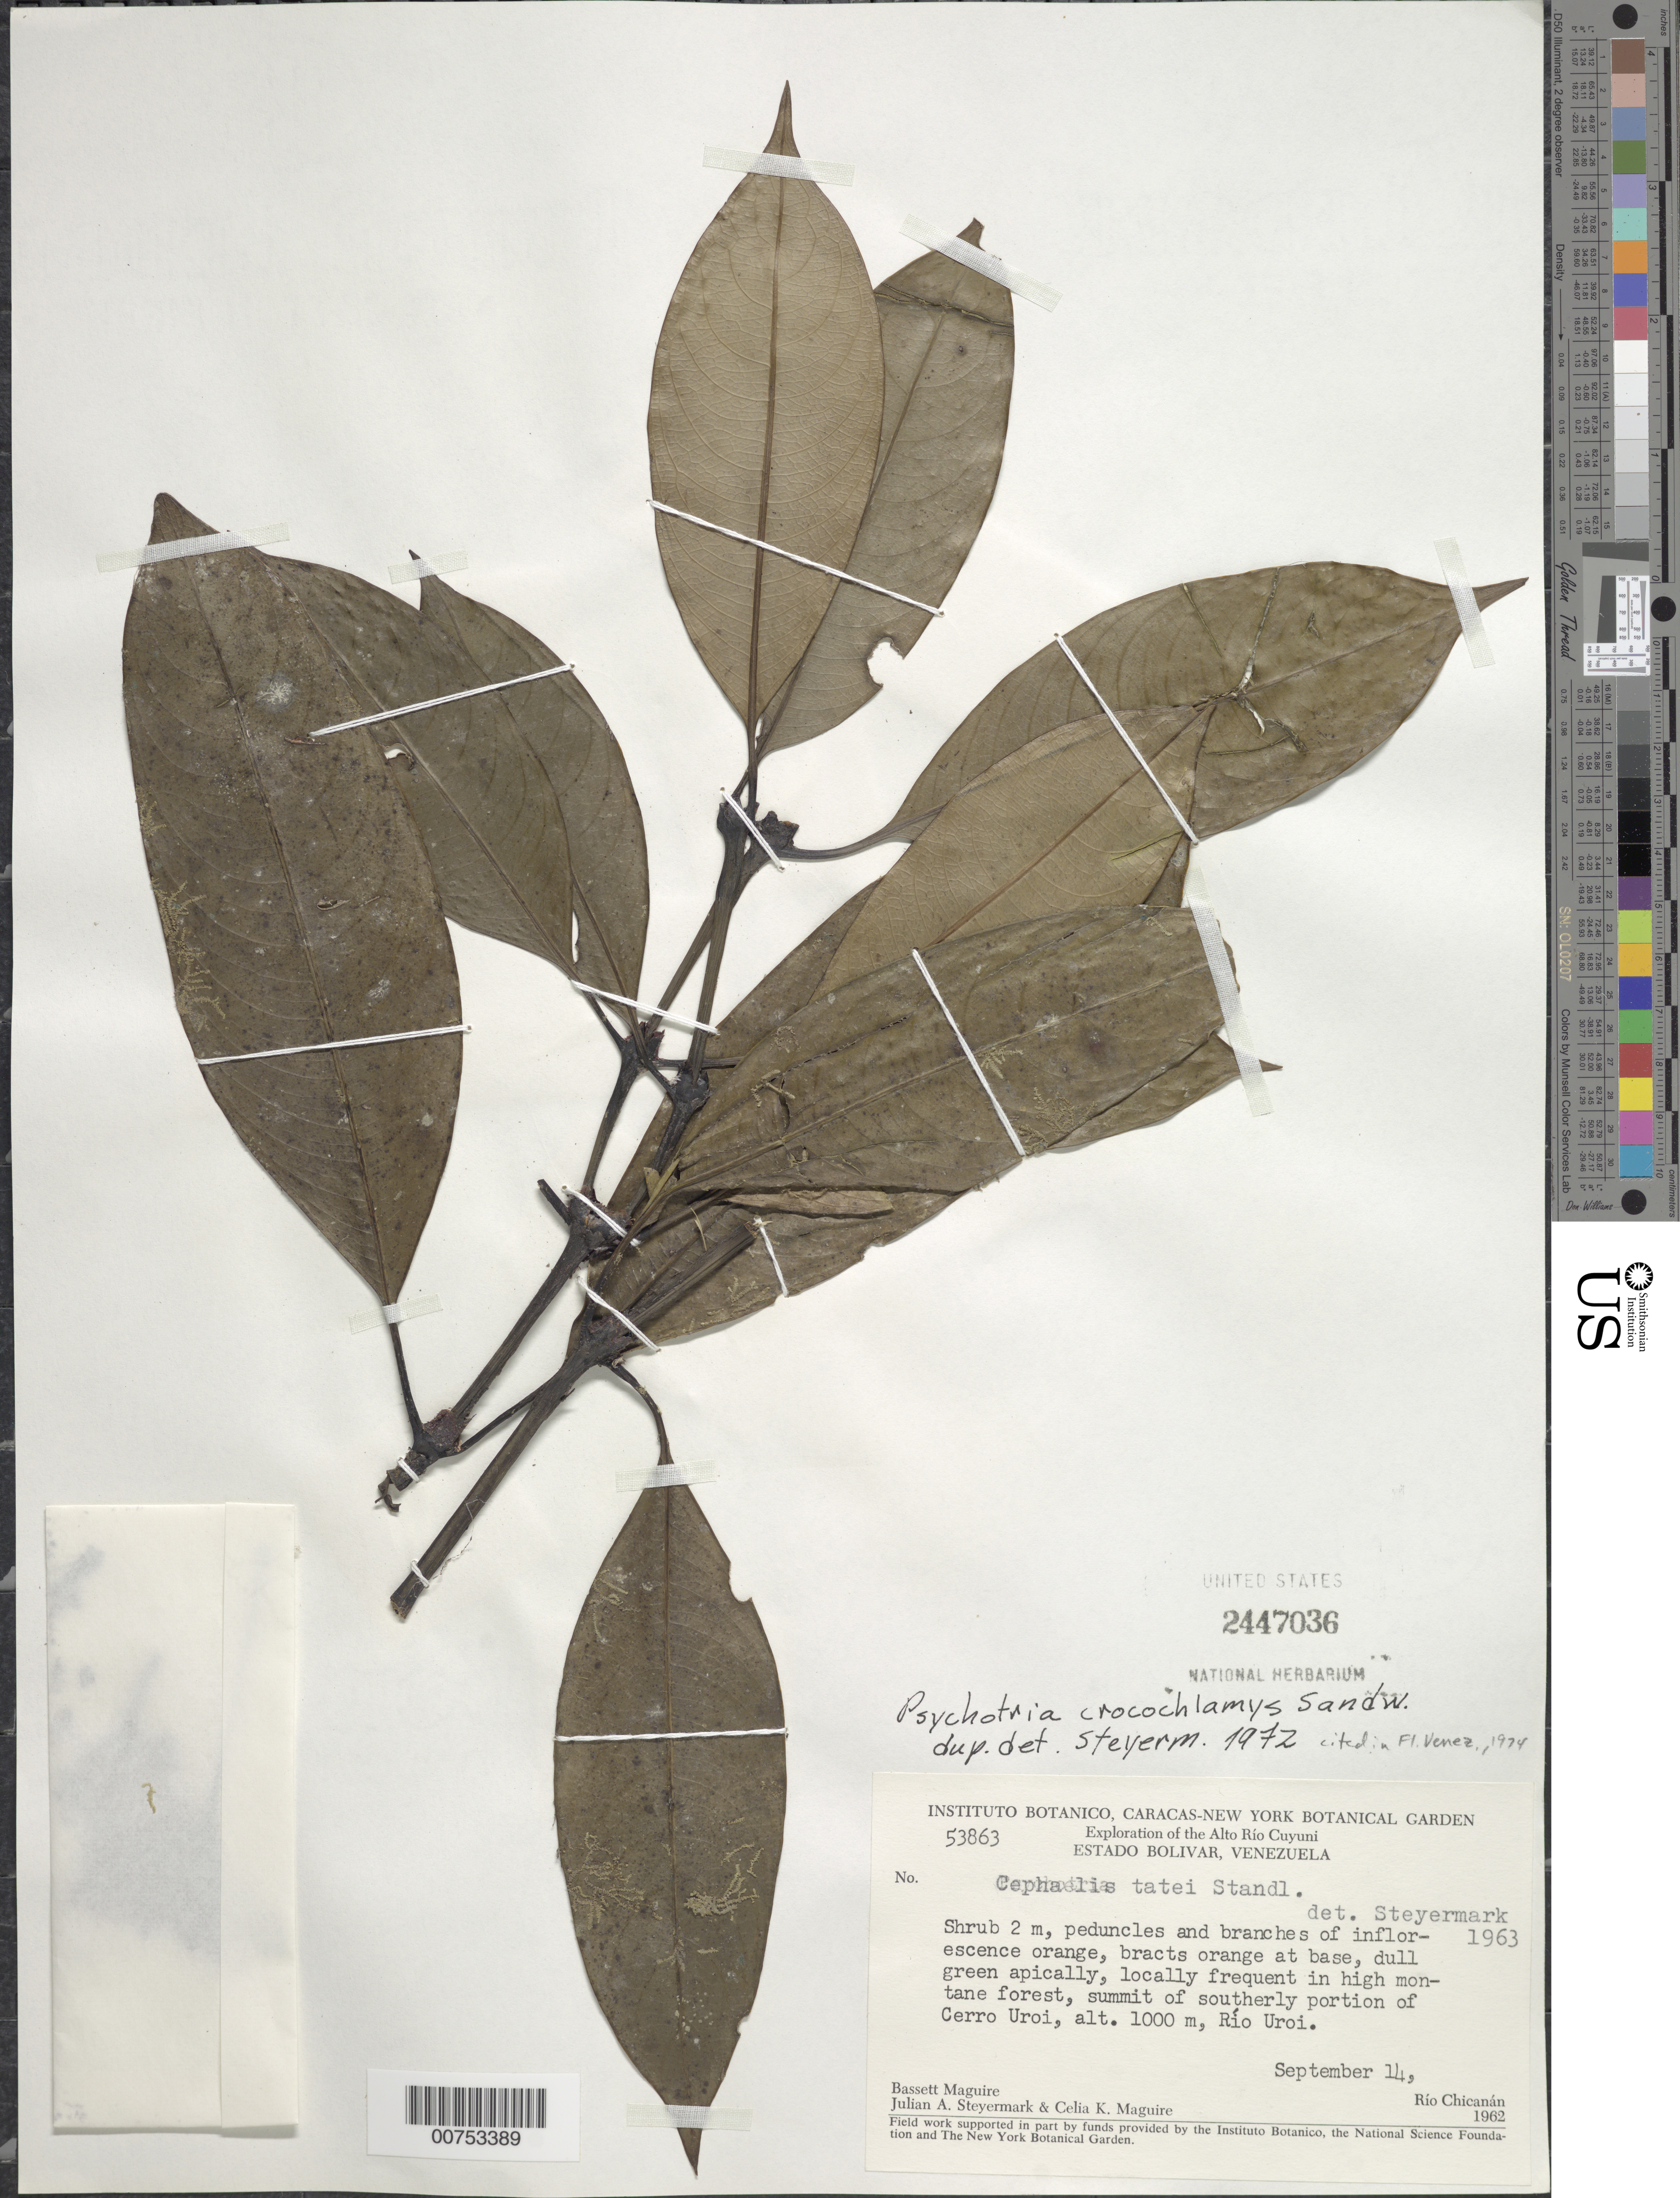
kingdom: Plantae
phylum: Tracheophyta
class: Magnoliopsida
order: Gentianales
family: Rubiaceae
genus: Psychotria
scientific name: Psychotria crocochlamys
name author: Sandwith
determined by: Steyermark, Julian A., (VEN)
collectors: B. Maguire, J. Steyermark & C. K. Maguire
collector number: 53863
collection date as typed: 14-Sep-62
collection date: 1962-09-14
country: Venezuela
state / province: Bolívar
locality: Alto Río Cuyuni, Cerro Uroi, Río Uroi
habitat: High montane forest, summit of southerly portion of cerro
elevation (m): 1000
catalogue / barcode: US 2447036